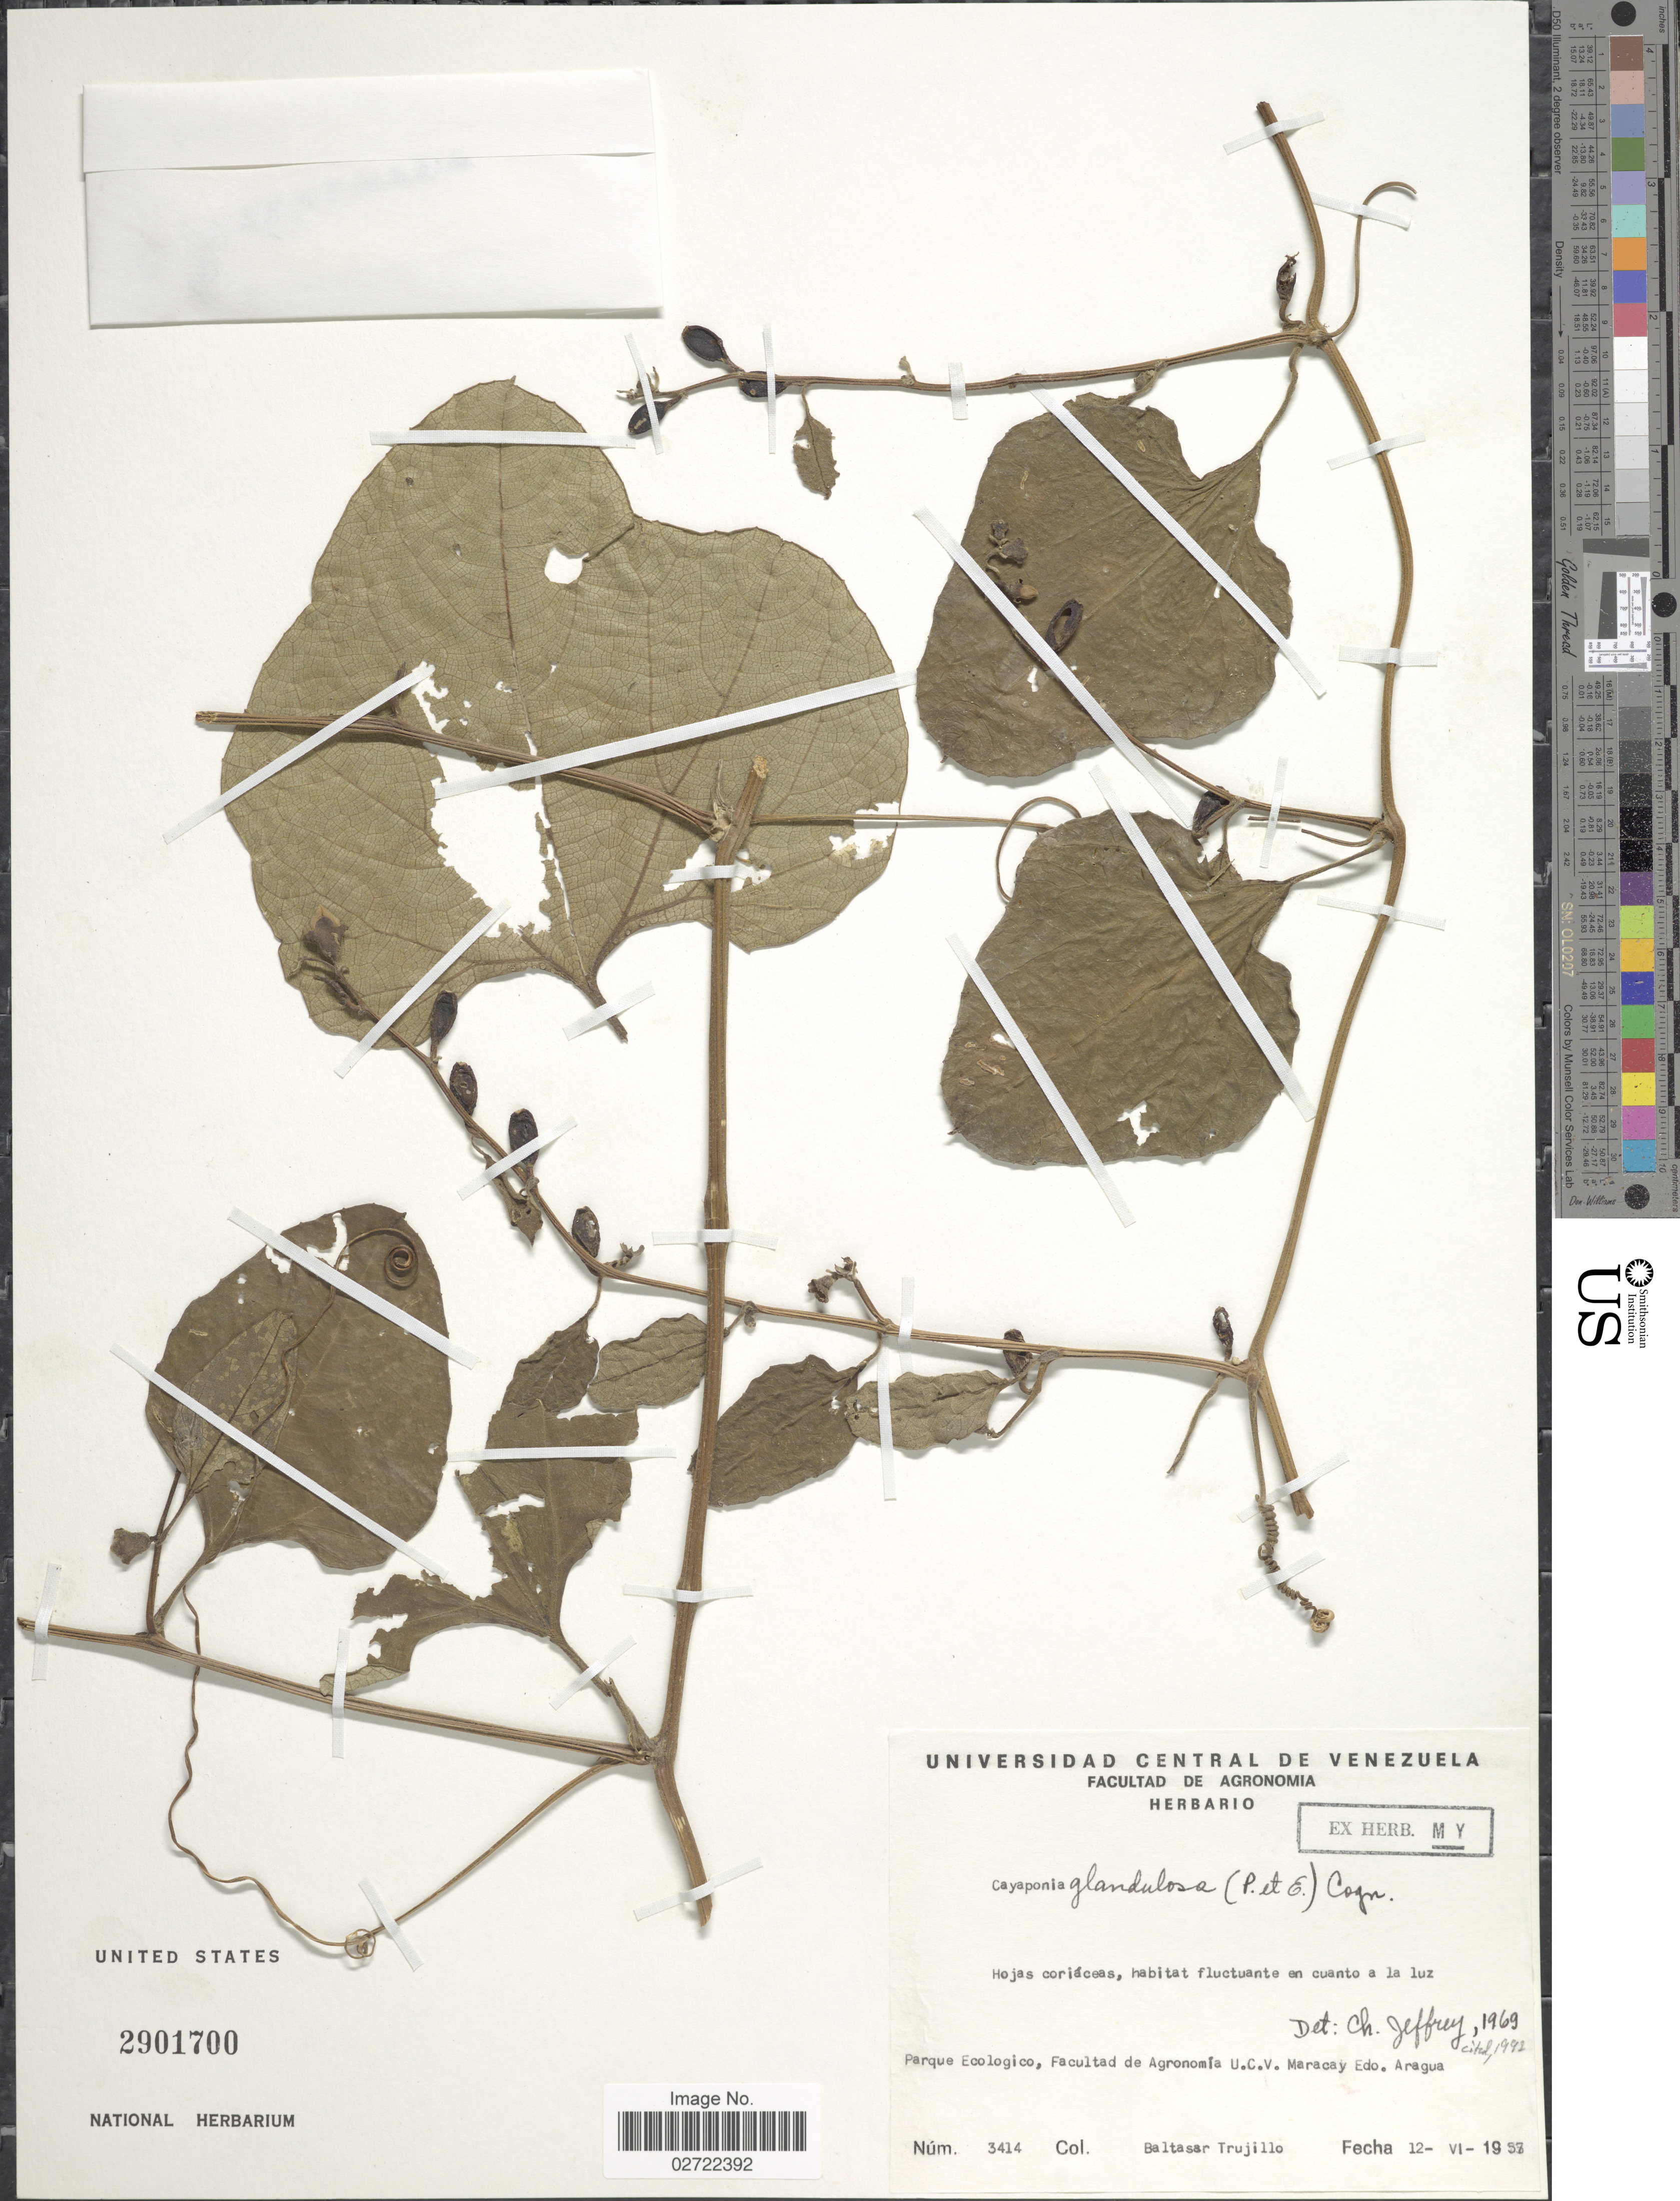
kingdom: Plantae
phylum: Tracheophyta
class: Magnoliopsida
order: Cucurbitales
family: Cucurbitaceae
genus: Cayaponia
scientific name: Cayaponia glandulosa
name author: (Poepp. & Endl.) Cogn.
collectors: B. Trujillo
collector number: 3414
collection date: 1957-06-12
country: Venezuela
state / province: Aragua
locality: Parque Ecologico, Facultad de Agronomia U.C.V. Maracay.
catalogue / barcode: US 2901700